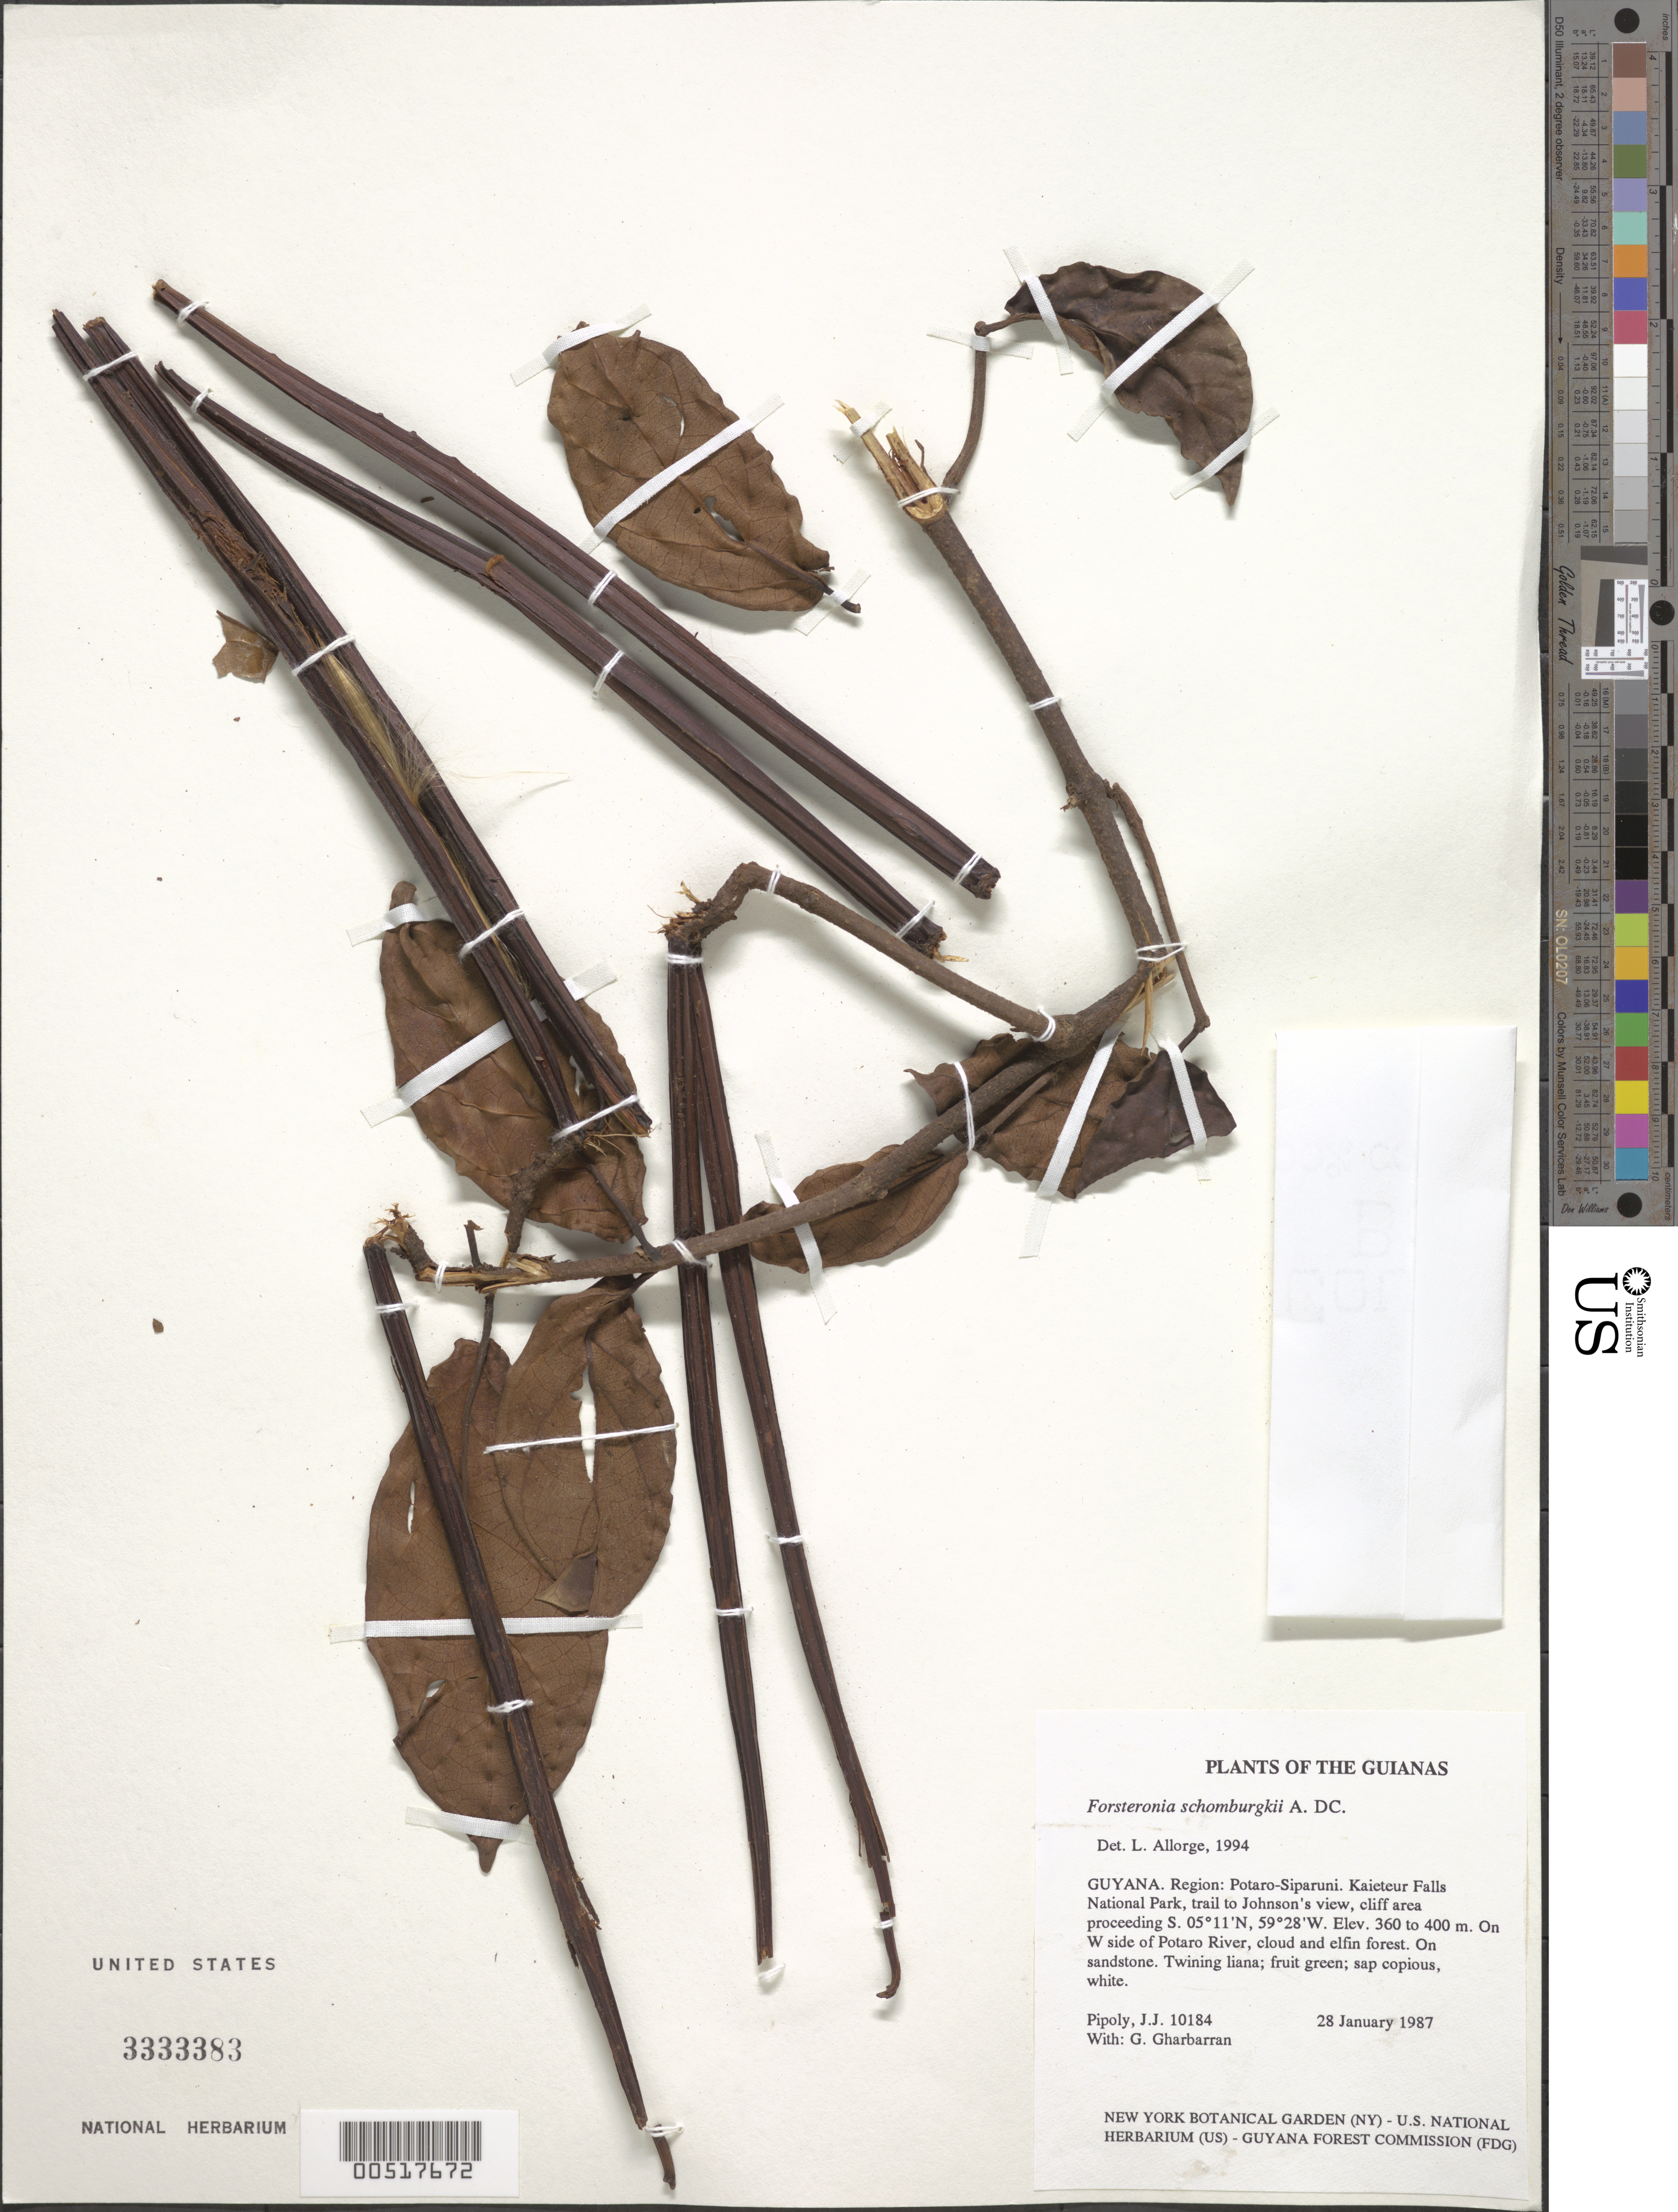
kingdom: Plantae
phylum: Tracheophyta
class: Magnoliopsida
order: Gentianales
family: Apocynaceae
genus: Forsteronia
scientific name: Forsteronia schomburgkii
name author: A. DC.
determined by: Allorge, L.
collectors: J. J. Pipoly & G. Gharbarran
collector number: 10184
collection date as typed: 28 January 1987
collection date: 1987-01-28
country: Guyana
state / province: Potaro-Siparuni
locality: Kaieteur Falls National Park, trail to Johnson's view, cliff area proceeding S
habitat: On W side of Potaro River, cloud and elfin forest. On sandstone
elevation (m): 360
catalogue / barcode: US 3333383